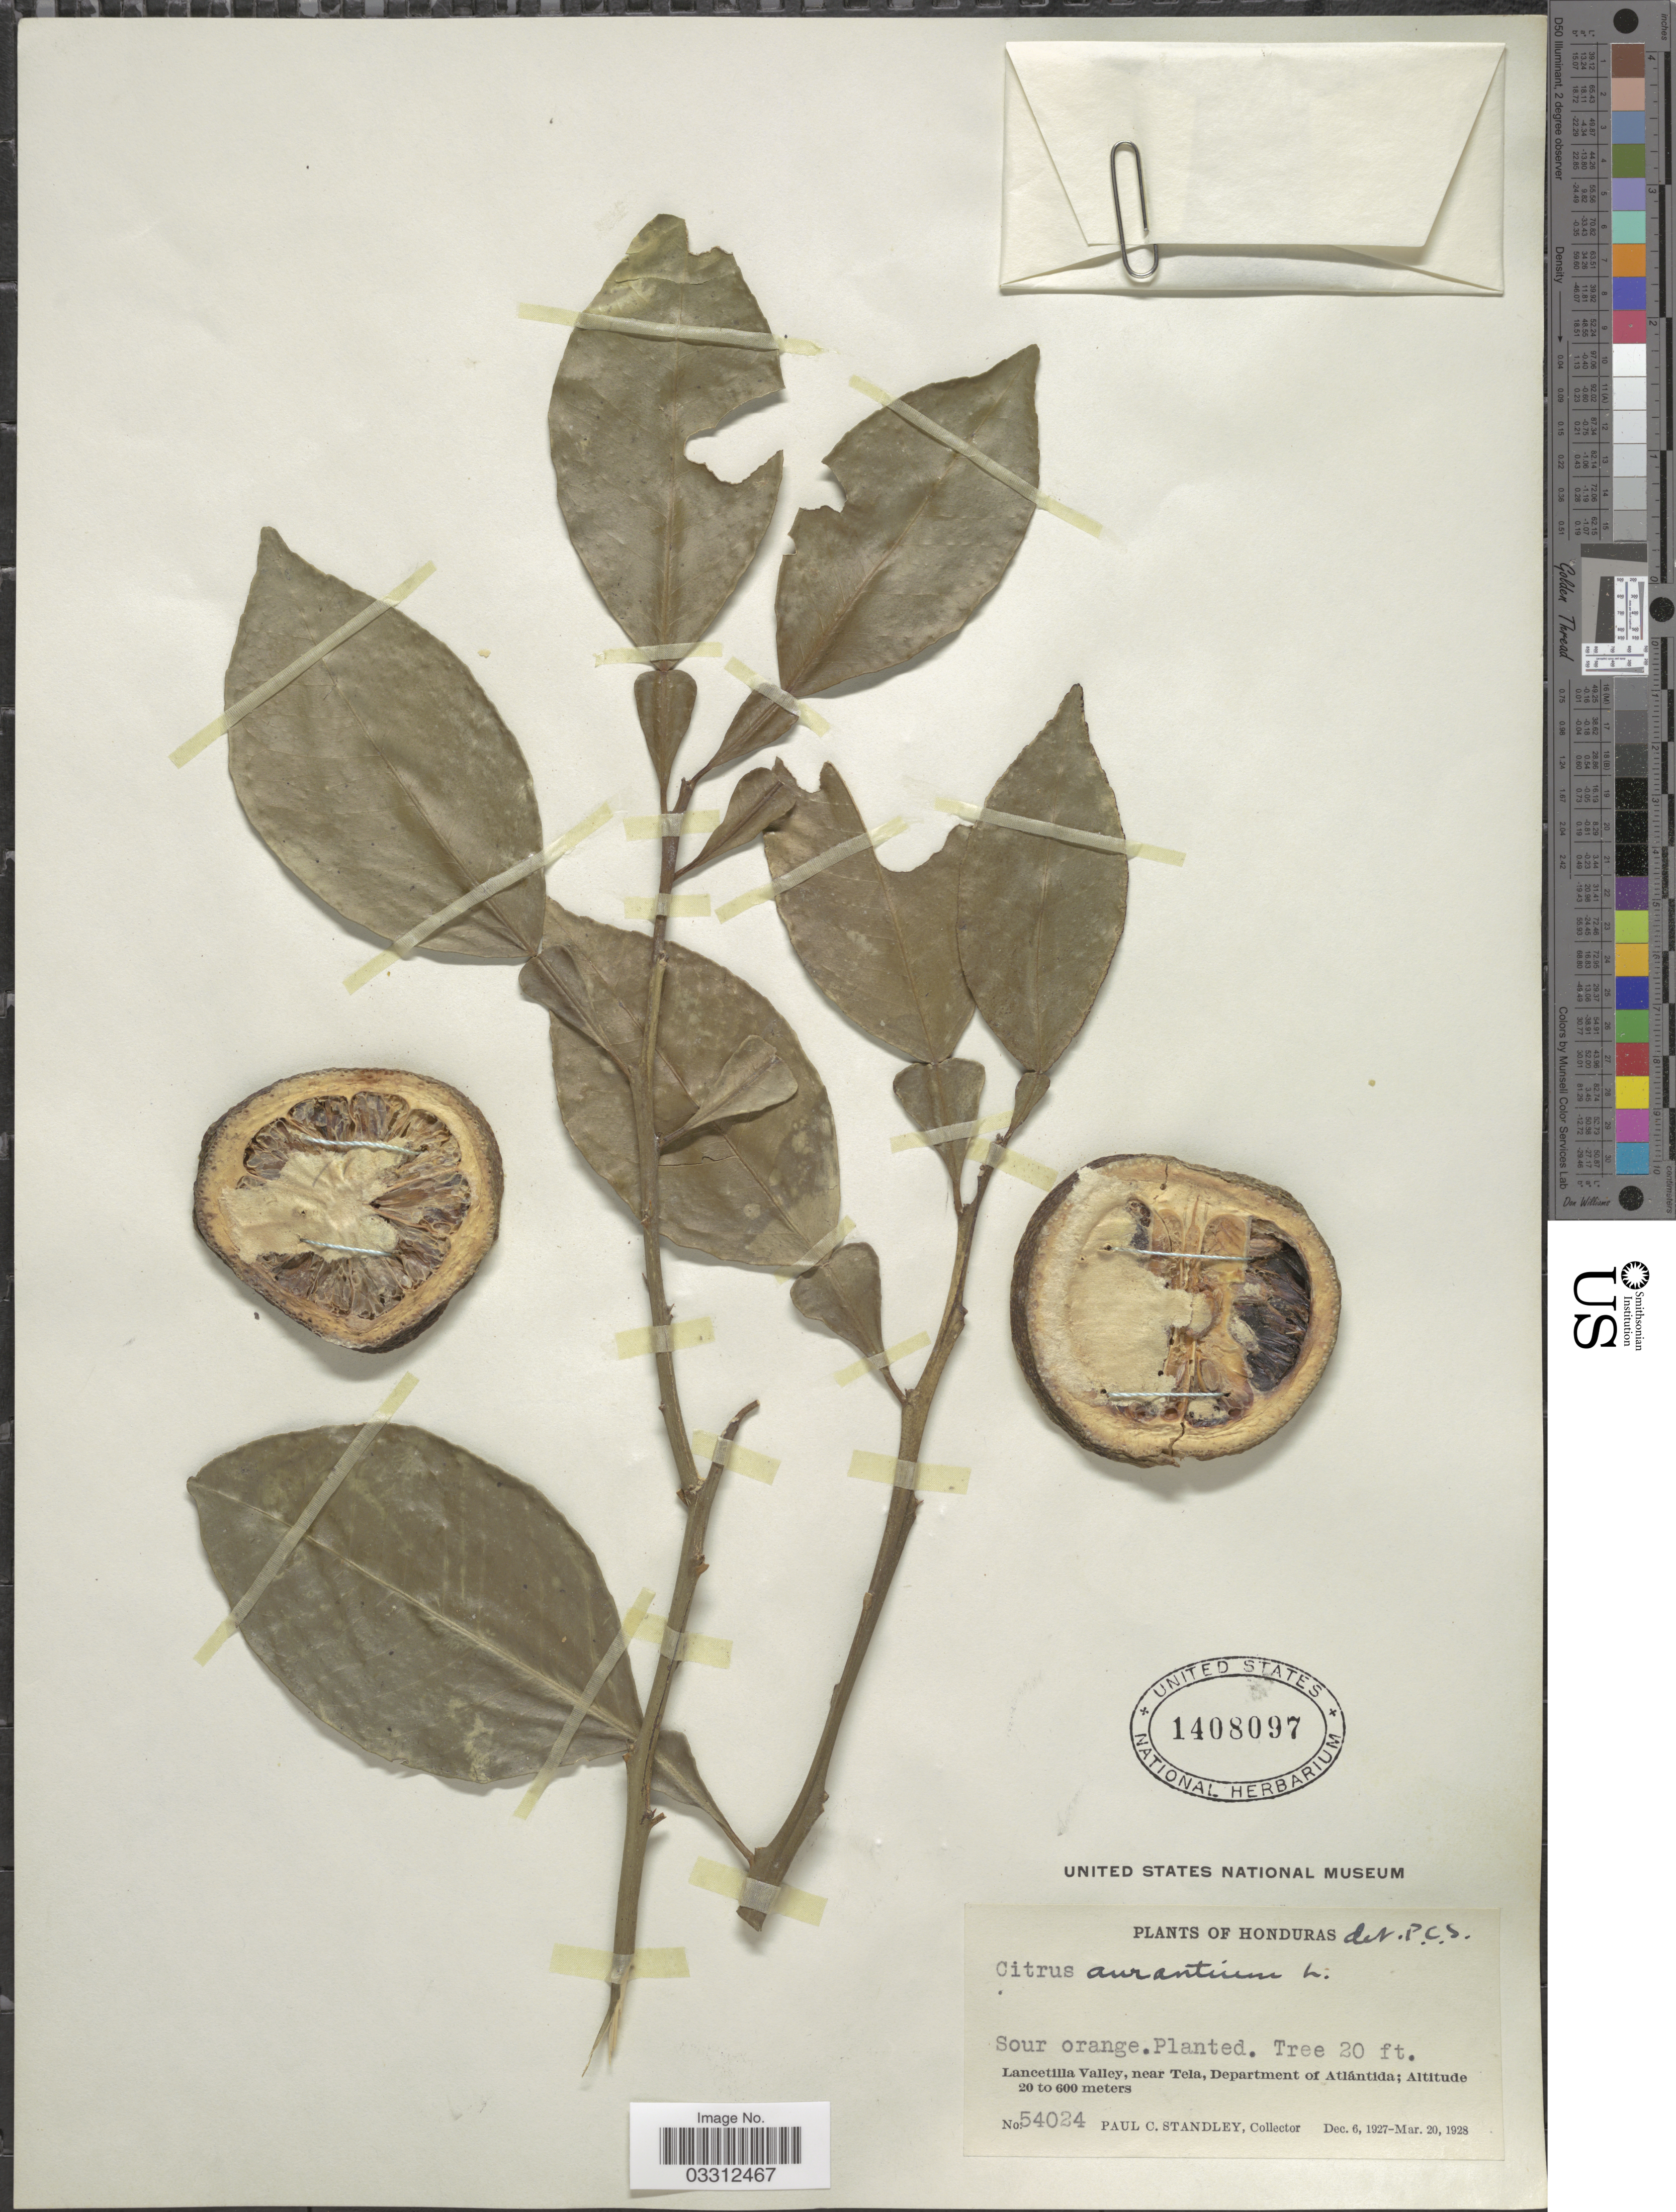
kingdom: Plantae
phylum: Tracheophyta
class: Magnoliopsida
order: Sapindales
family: Rutaceae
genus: Citrus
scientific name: Citrus x aurantium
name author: L.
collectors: P. C. Standley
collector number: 54024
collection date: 1927-12-06/1928-03-20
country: Honduras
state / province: Atlántida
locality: Lancetilla Valley, near Tela, Department of Atlántida.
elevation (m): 20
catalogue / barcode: US 1408097